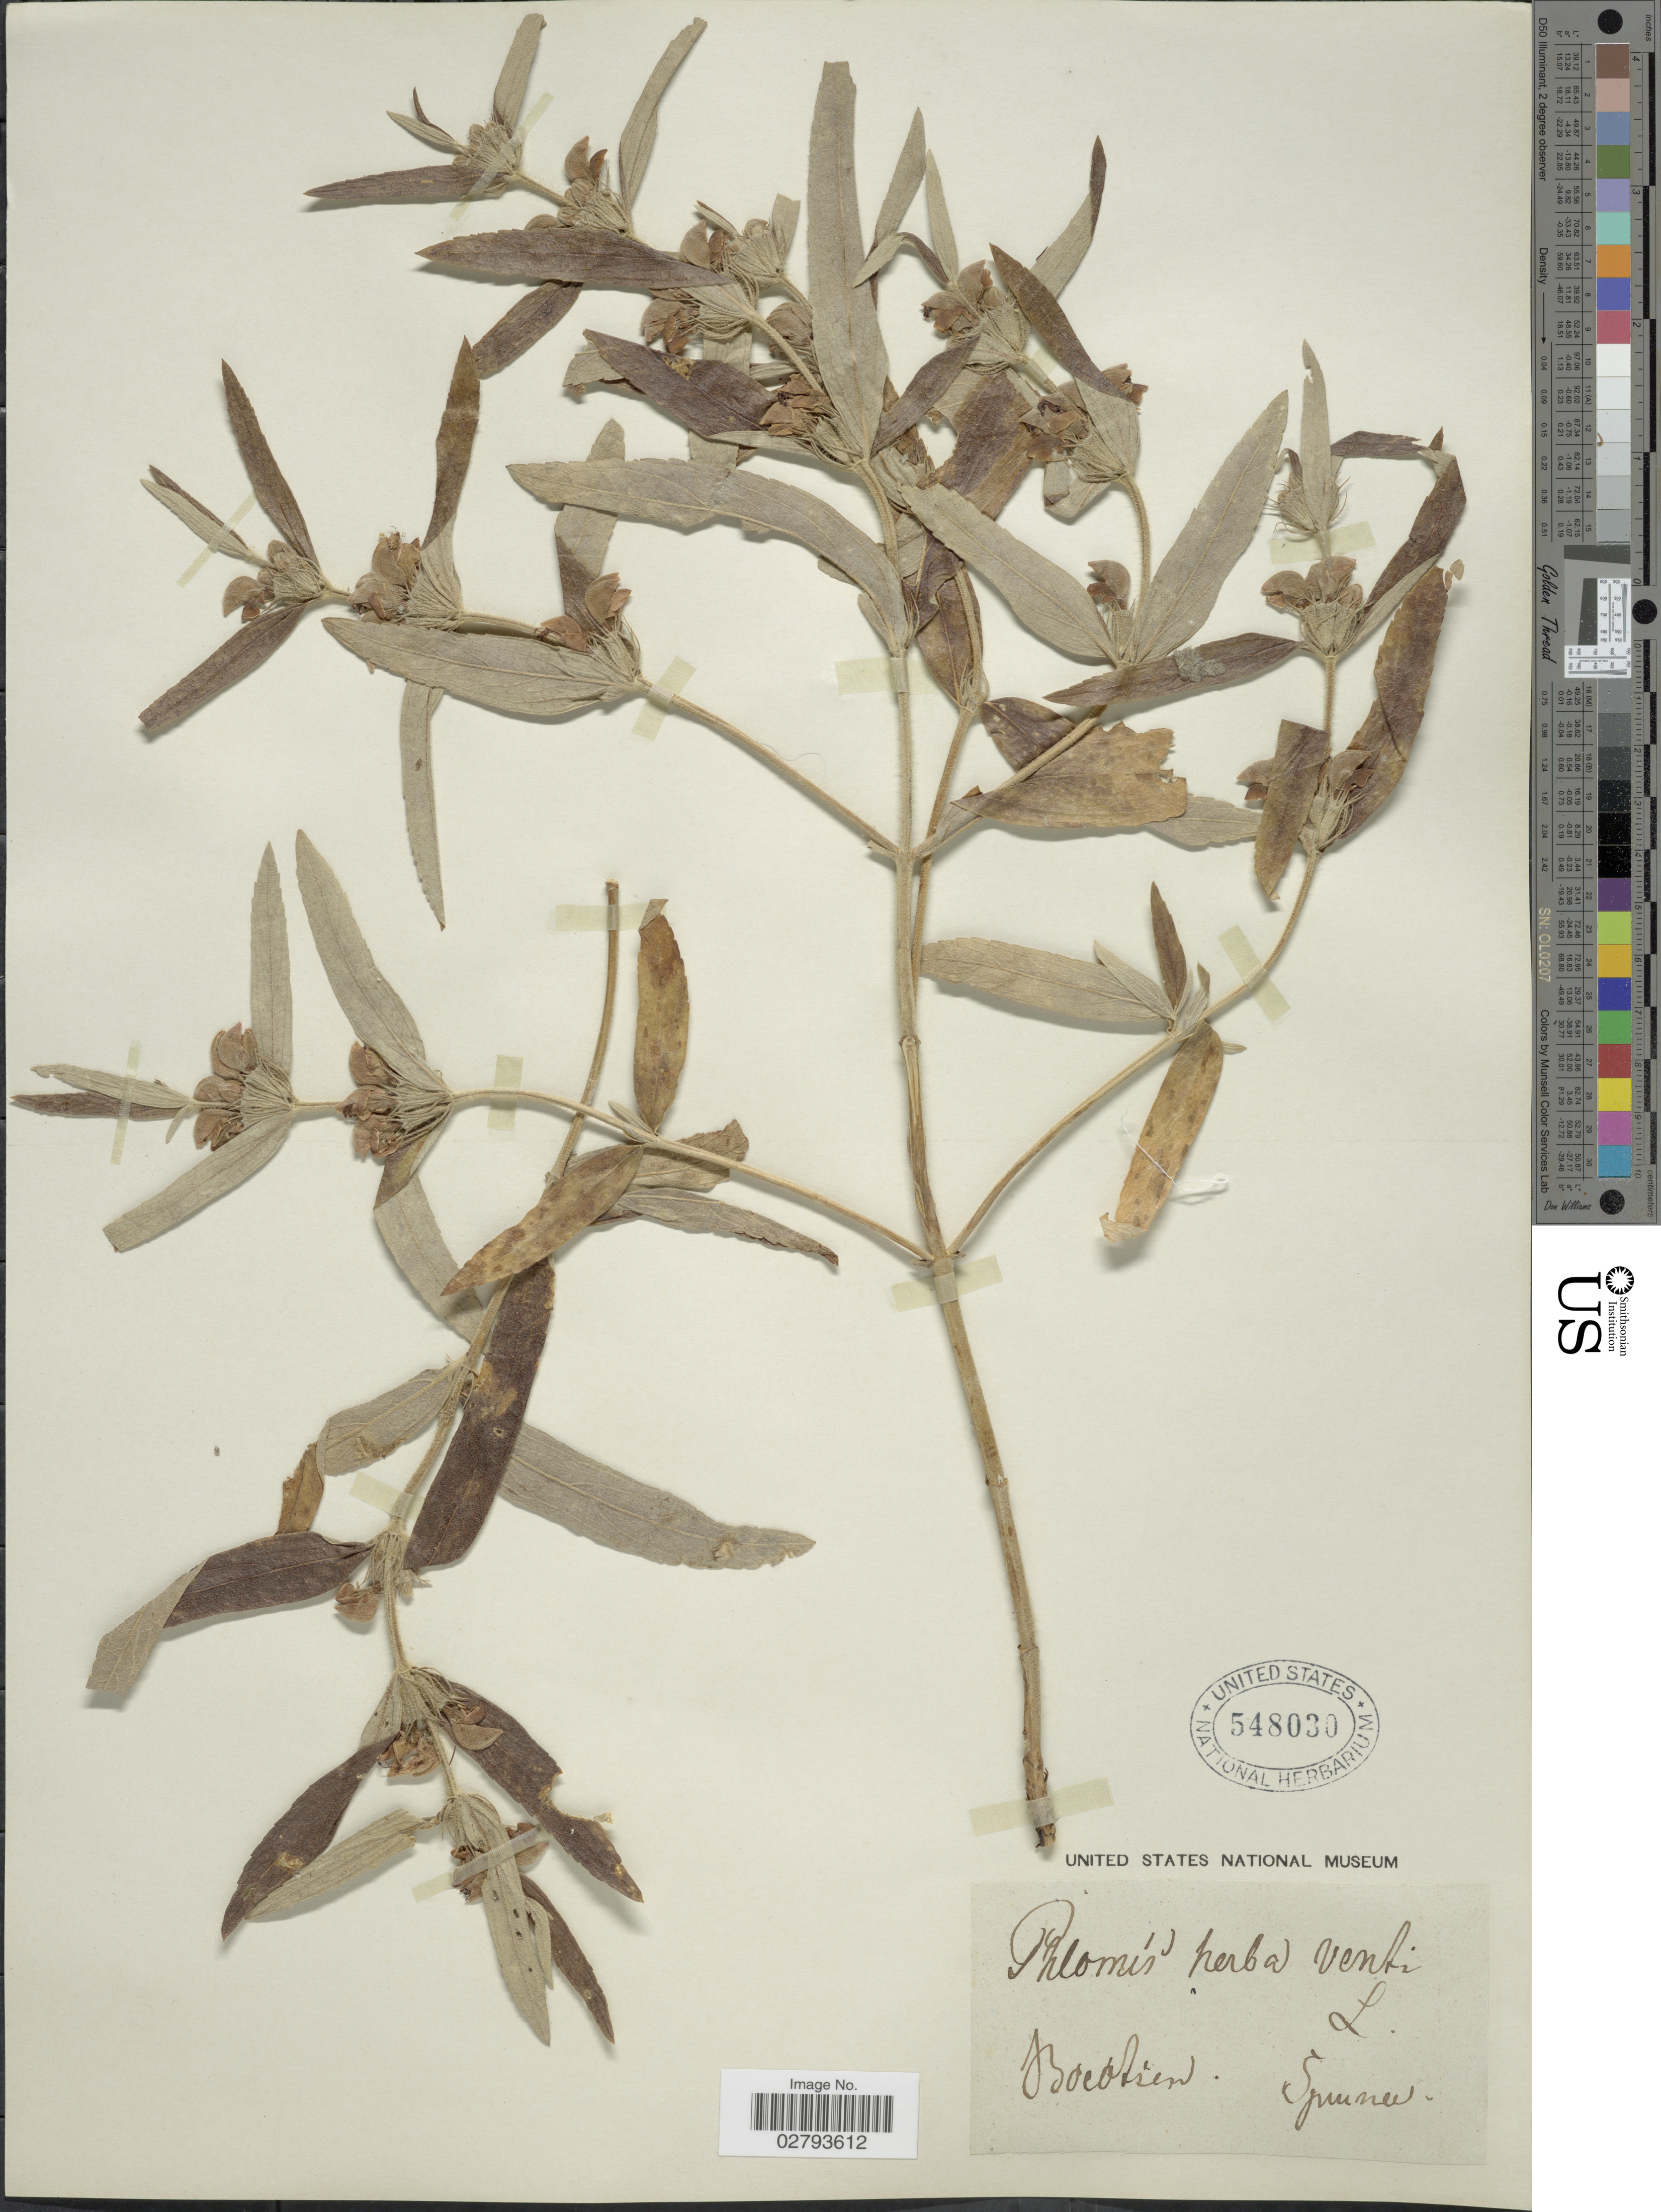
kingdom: Plantae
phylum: Tracheophyta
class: Magnoliopsida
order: Lamiales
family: Lamiaceae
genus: Phlomis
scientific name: Phlomis herba-venti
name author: L.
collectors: L. F. Gruner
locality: Bocotsien [interpreted].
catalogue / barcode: US 548030